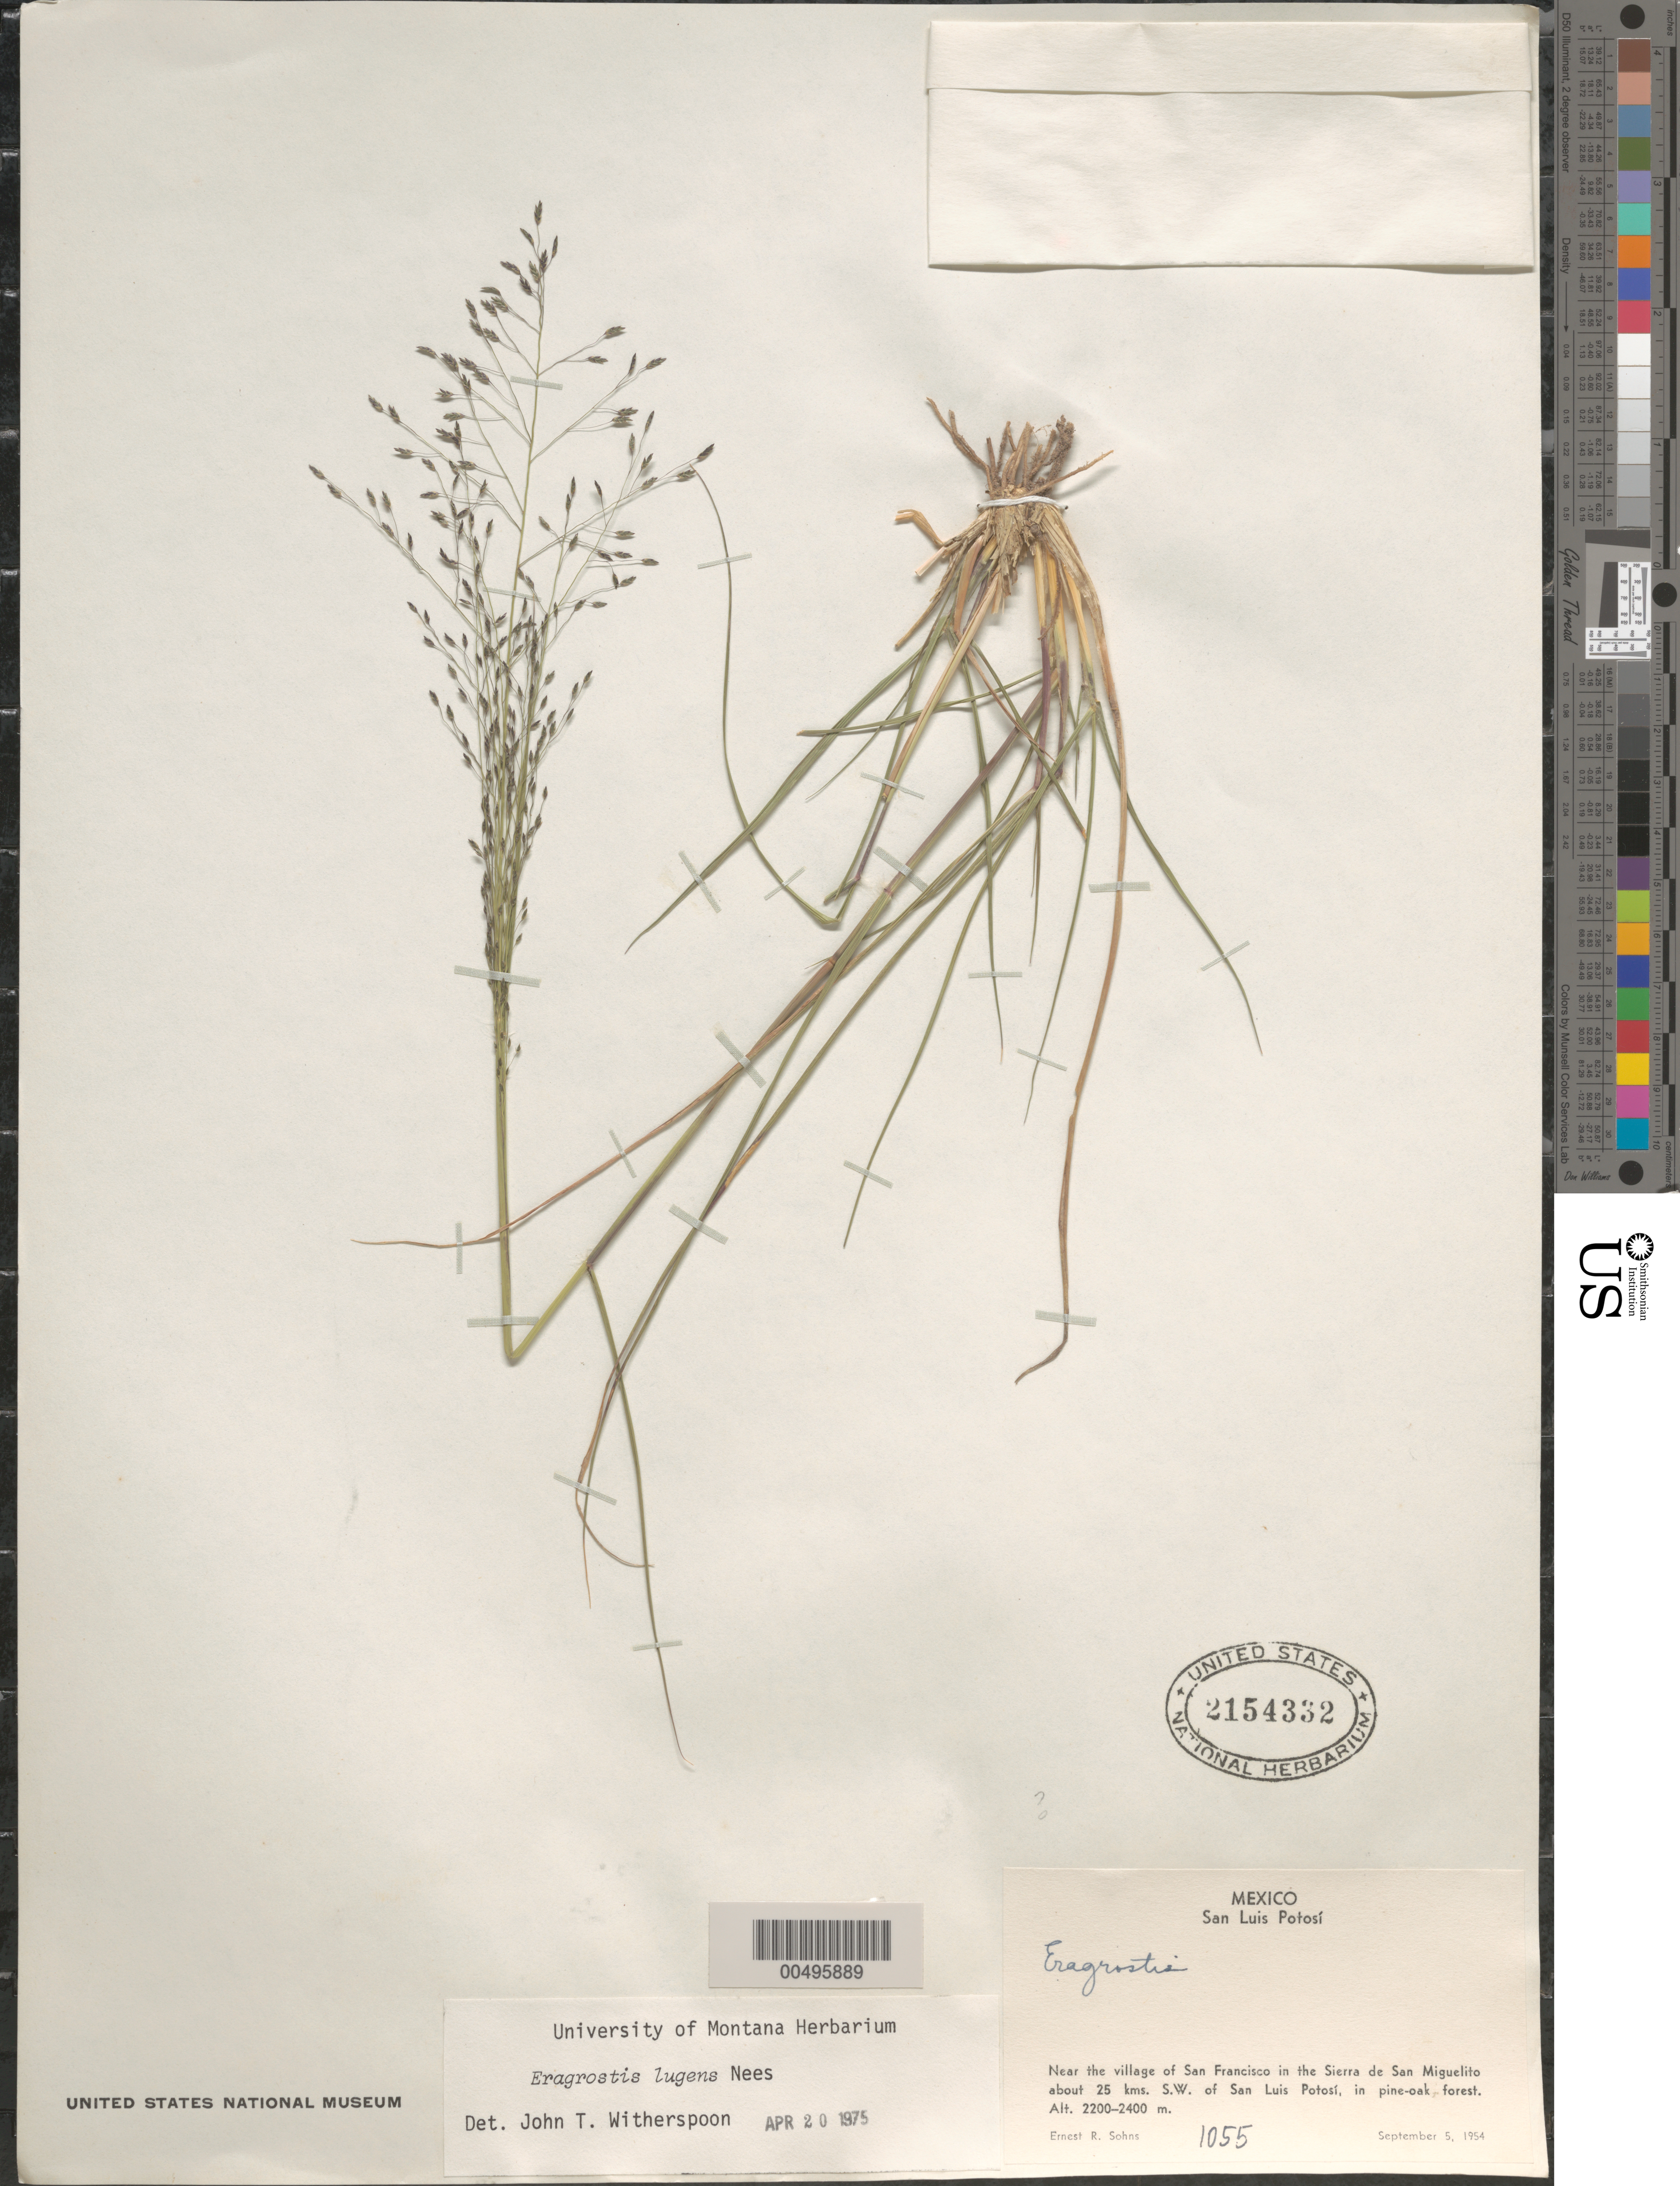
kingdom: Plantae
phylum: Tracheophyta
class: Liliopsida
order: Poales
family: Poaceae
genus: Eragrostis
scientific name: Eragrostis lugens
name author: Nees in Mart.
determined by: Witherspoon, John T.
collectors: E. R. Sohns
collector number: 1055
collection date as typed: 5 Sep 1954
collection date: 1954-09-05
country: Mexico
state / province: San Luis Potosi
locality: Near the village of San Francisco in the Sierra de San Miguelito about 25 km SW of San Luis Potosí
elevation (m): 2200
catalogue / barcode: US 2154332